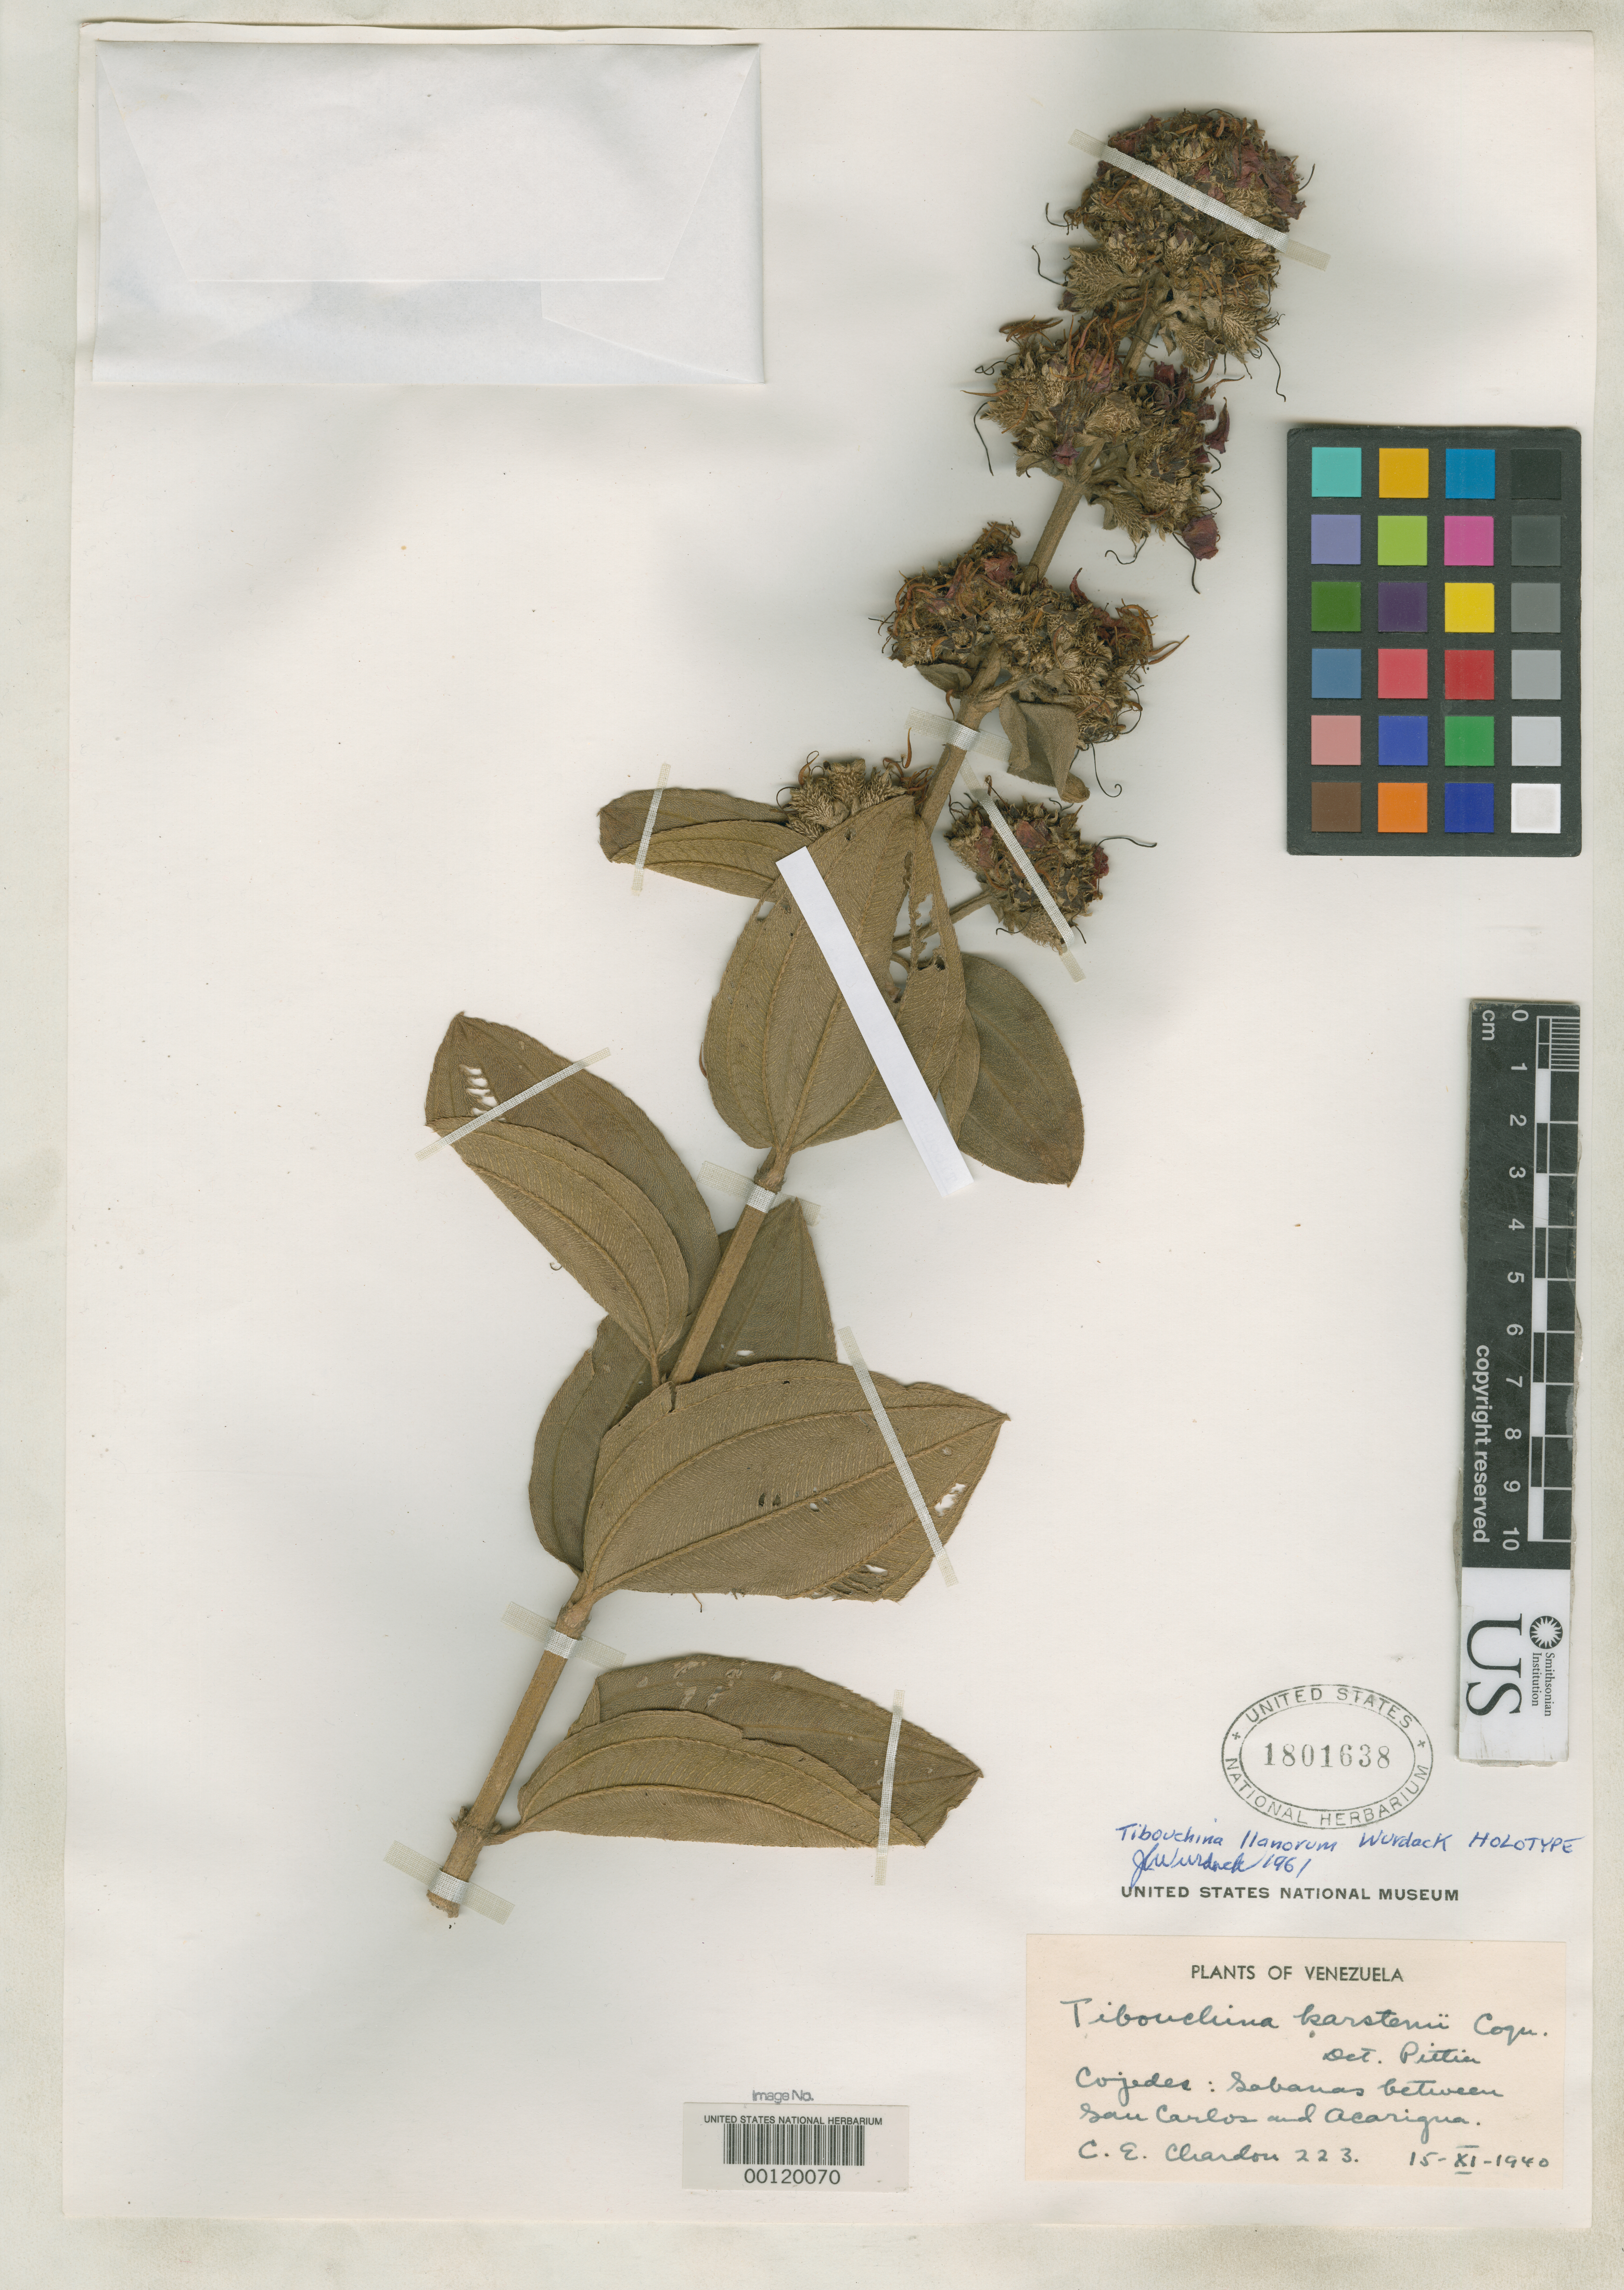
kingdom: Plantae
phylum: Tracheophyta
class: Magnoliopsida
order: Myrtales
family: Melastomataceae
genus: Tibouchina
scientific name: Tibouchina llanorum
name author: Wurdack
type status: Holotype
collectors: C. E. Chardón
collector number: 223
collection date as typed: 15 Nov 1940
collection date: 1940-11-15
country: Venezuela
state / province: Cojedes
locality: Sabanas between Sancarlos and Acarigua.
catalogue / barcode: US 1801638